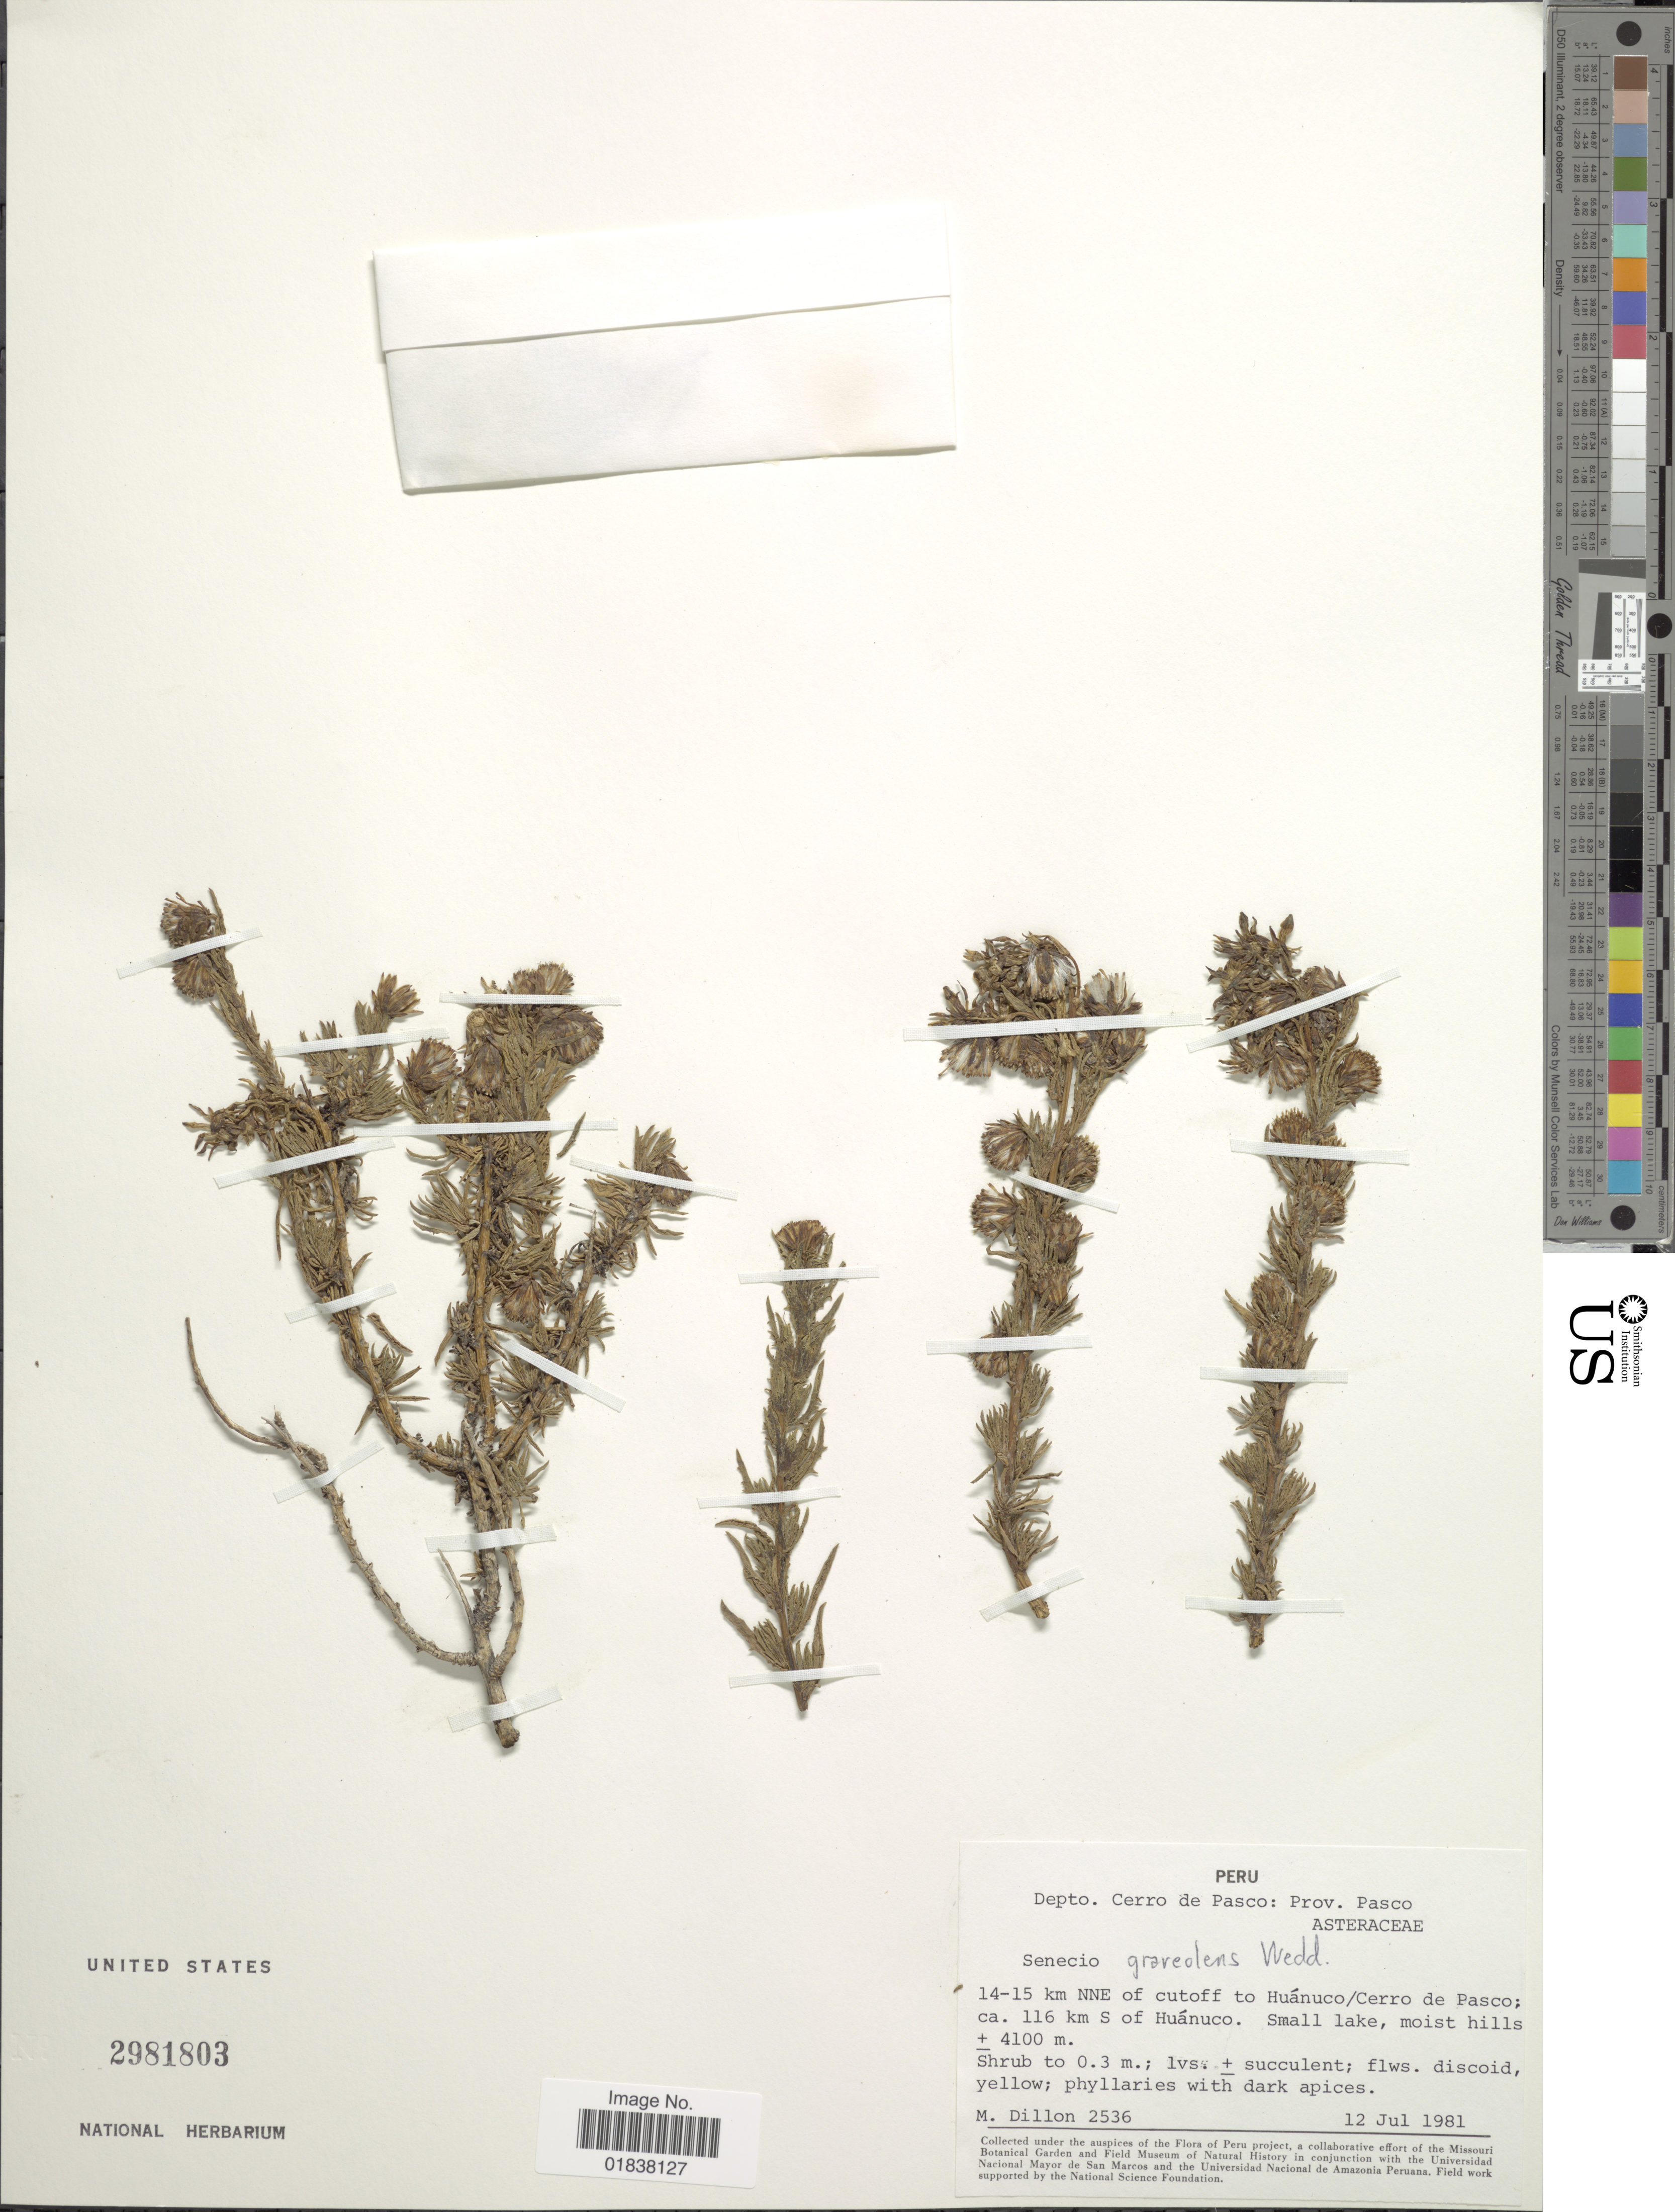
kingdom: Plantae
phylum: Tracheophyta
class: Magnoliopsida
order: Asterales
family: Asteraceae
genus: Senecio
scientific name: Senecio nutans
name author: Sch. Bip.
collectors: M. O. Dillon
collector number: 2536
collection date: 1981-07-12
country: Peru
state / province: Pasco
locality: Depto. Cerro de Pasco, 14-15 km NNE of cutoff to Huanuco/ Cerro de Pasco, ca 116 km S of Huanuco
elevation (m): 4100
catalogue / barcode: US 2981803